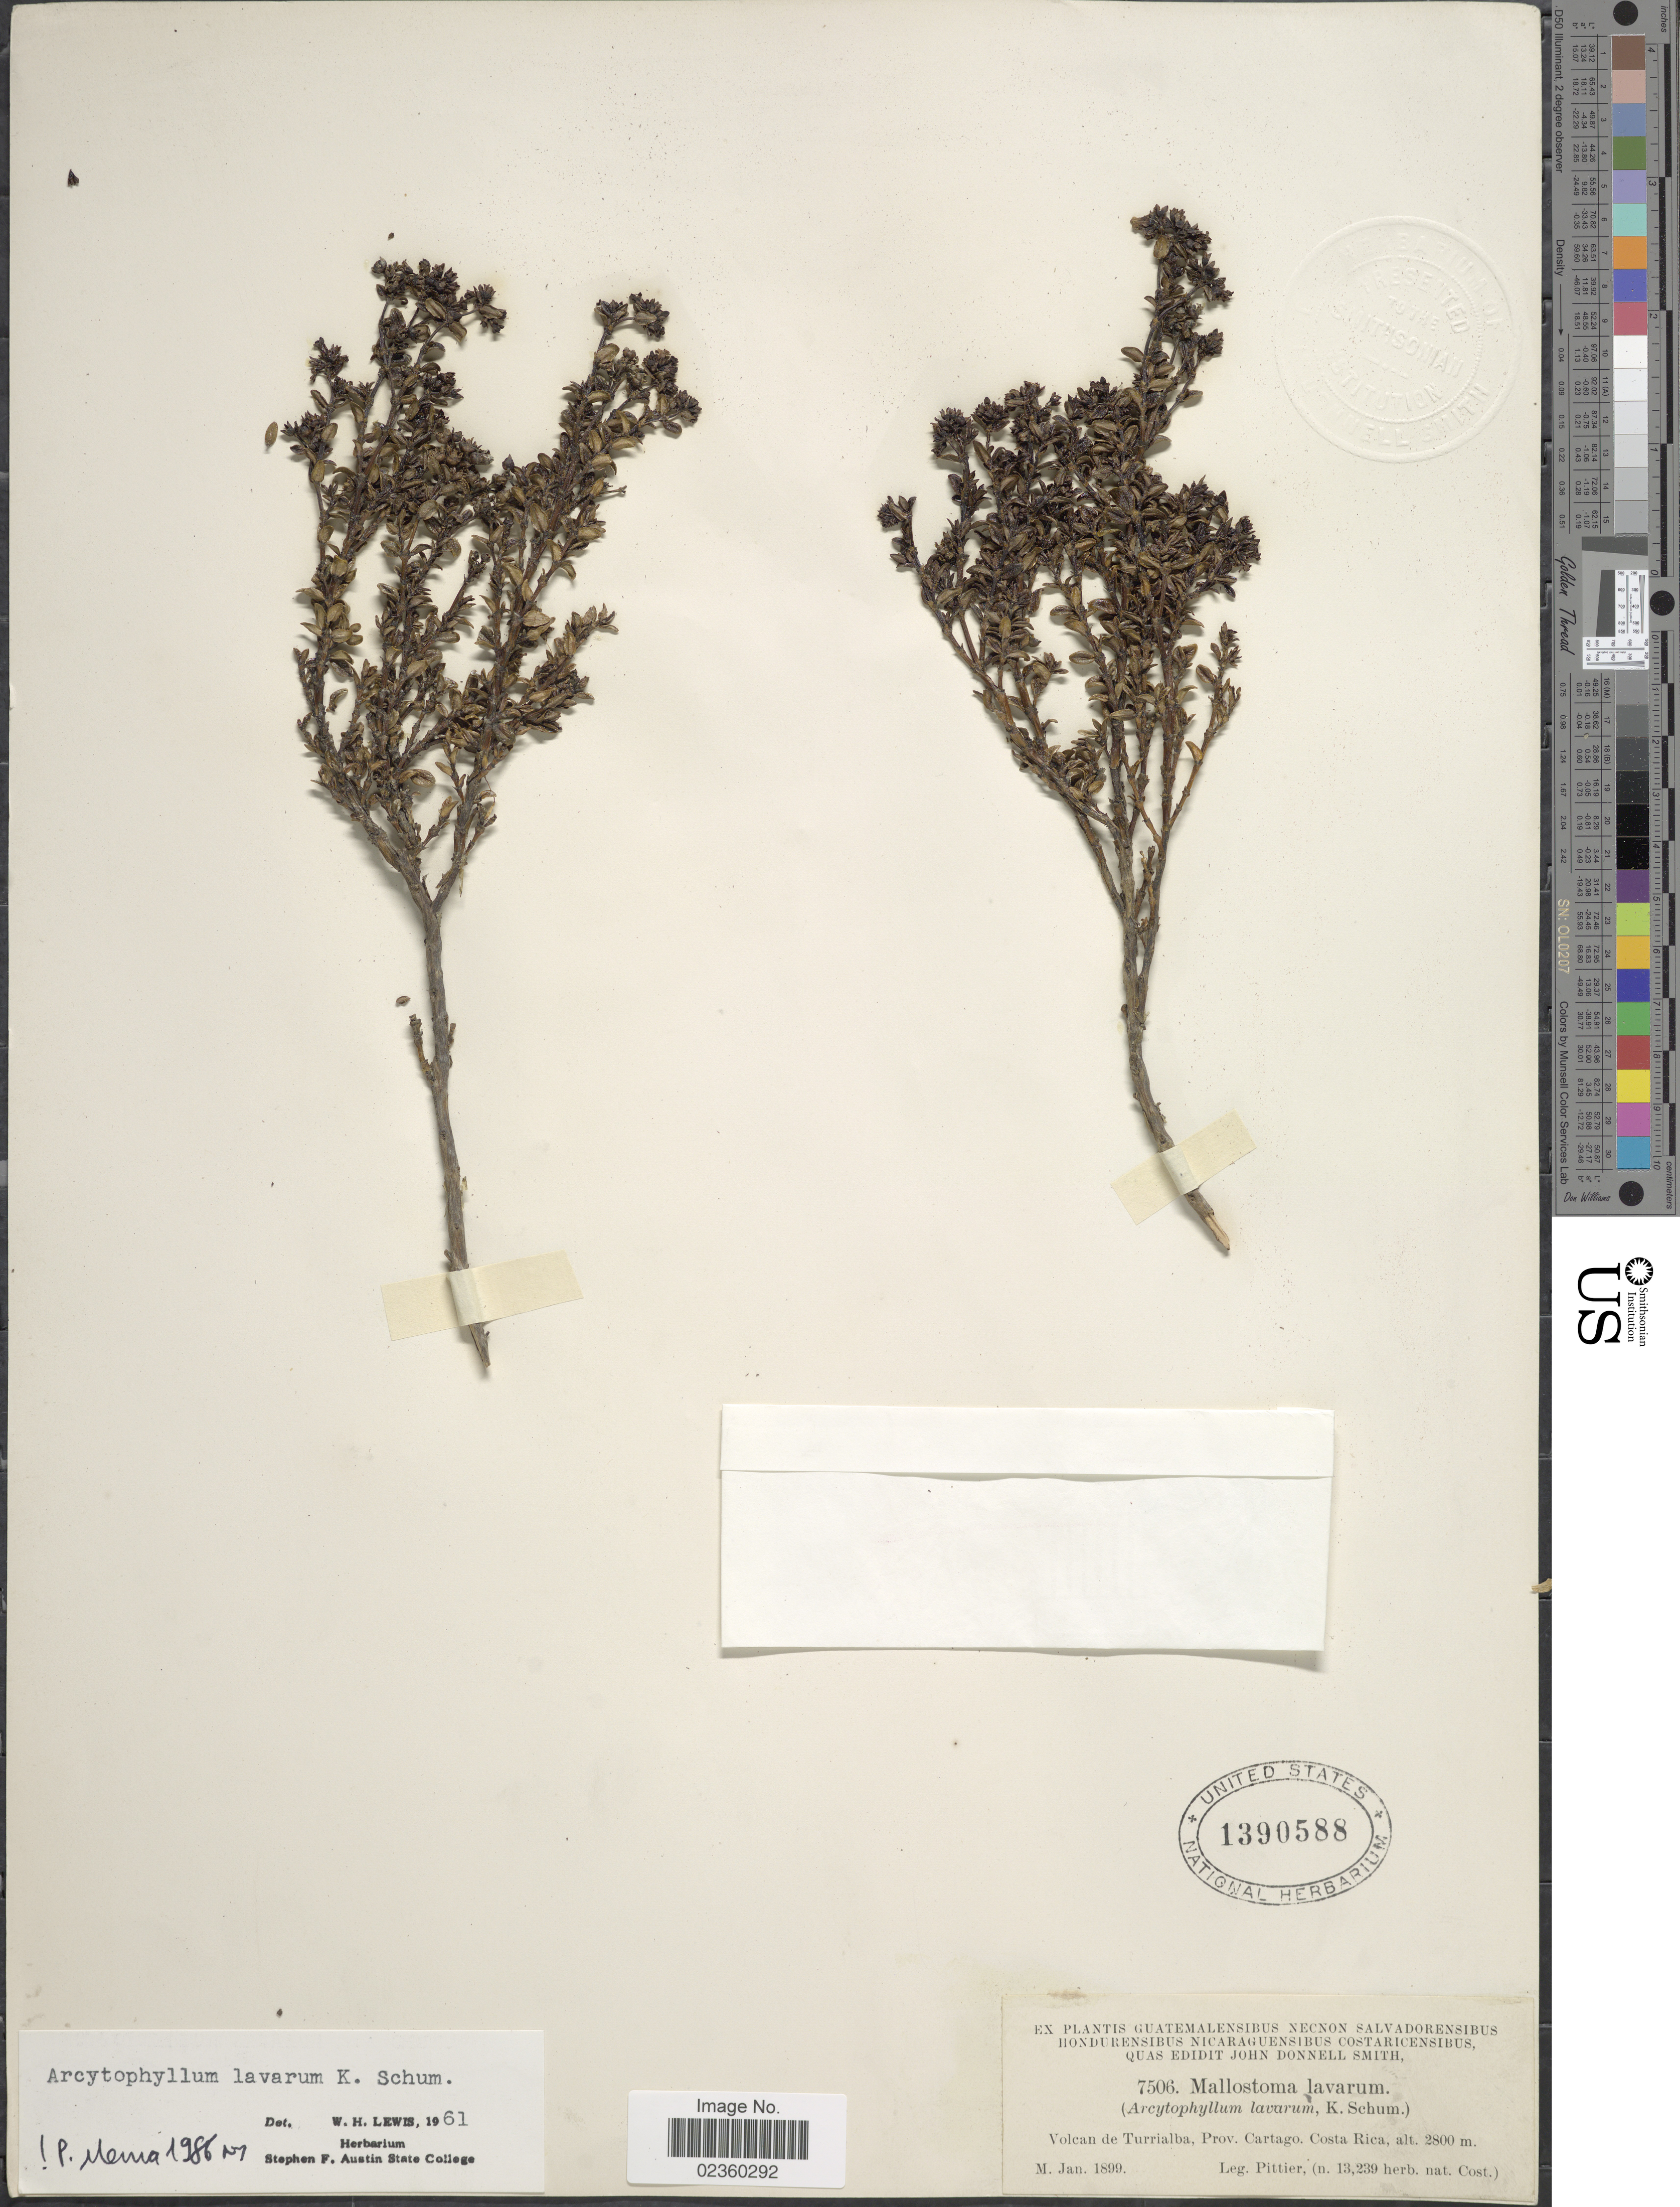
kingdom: Plantae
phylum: Tracheophyta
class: Magnoliopsida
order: Gentianales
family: Rubiaceae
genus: Arcytophyllum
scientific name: Arcytophyllum lavarum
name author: K. Schum. ex Standl.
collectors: Pittier, --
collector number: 7506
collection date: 1899-01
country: Costa Rica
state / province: Cartago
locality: Volcan de Turrialba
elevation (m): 2800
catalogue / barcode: US 1390588